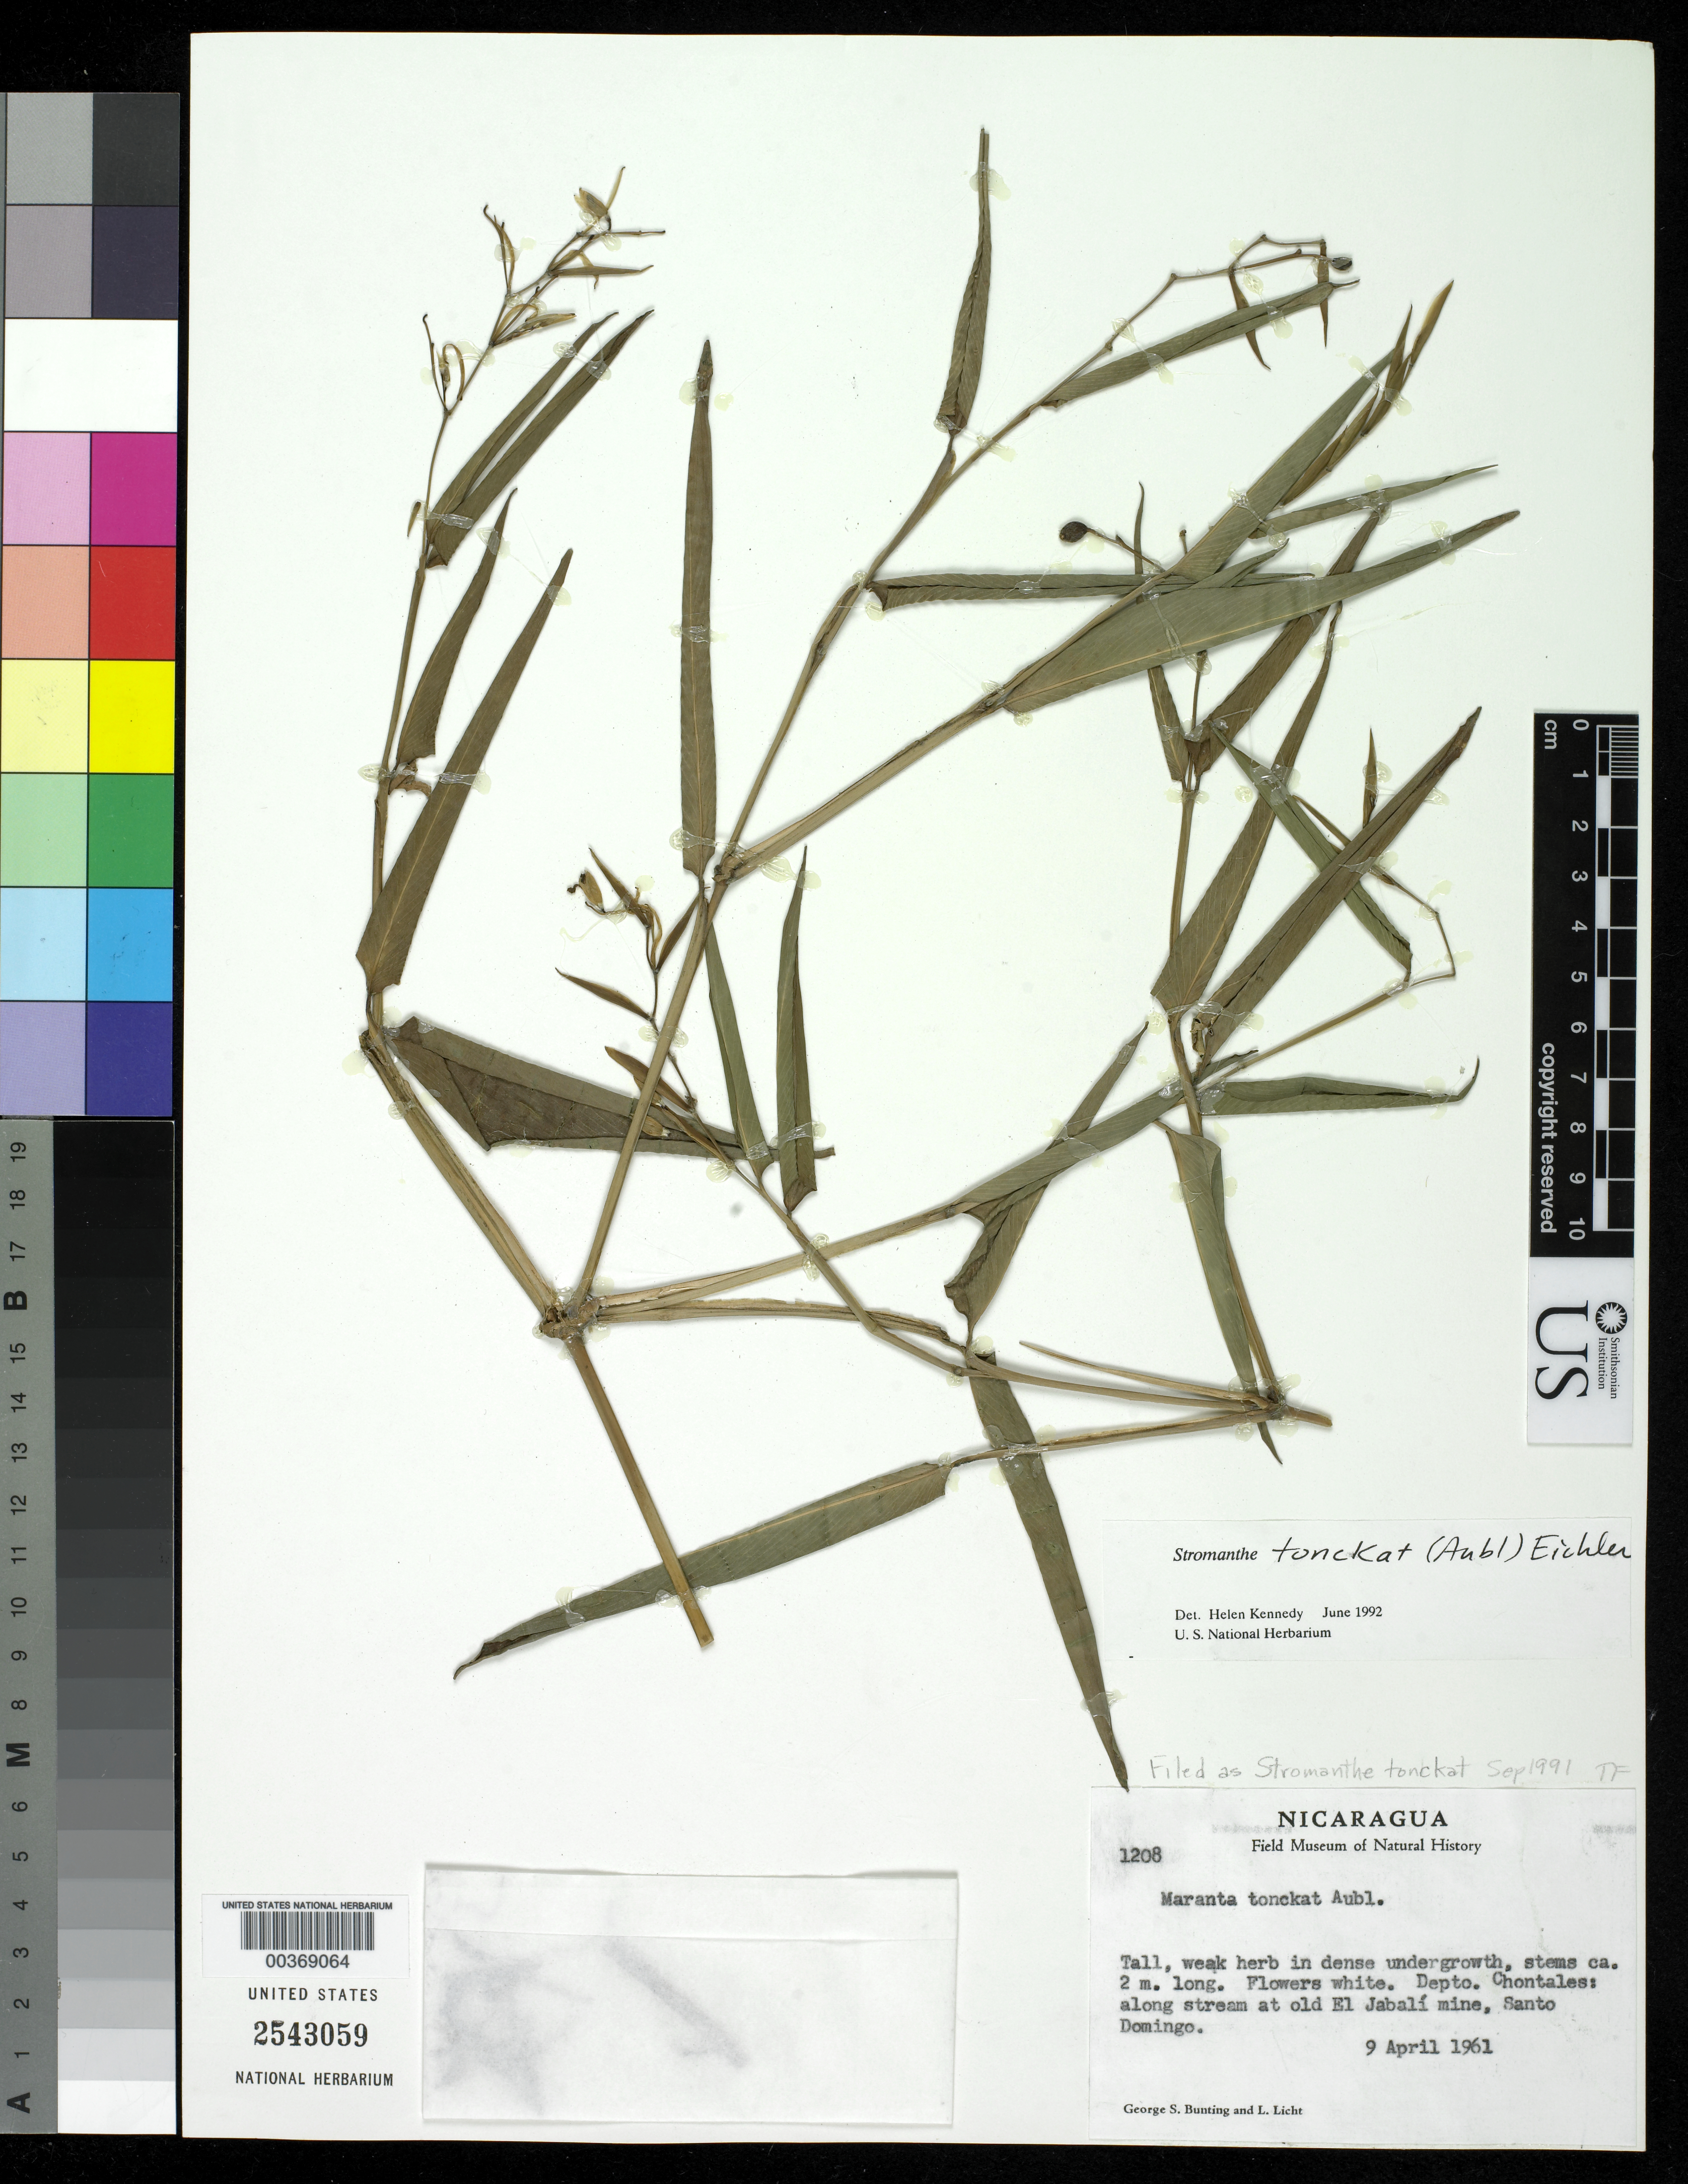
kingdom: Plantae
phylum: Tracheophyta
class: Liliopsida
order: Zingiberales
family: Marantaceae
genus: Stromanthe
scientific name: Stromanthe tonckat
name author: (Aubl.) Eichler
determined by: Kennedy, Helen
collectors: G. S. Bunting & L. Licht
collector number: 1208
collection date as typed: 09 Apr 1961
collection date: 1961-04-09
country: Nicaragua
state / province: Chontales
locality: Along stream at old el jabali mine, santo domingo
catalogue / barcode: US 2543059